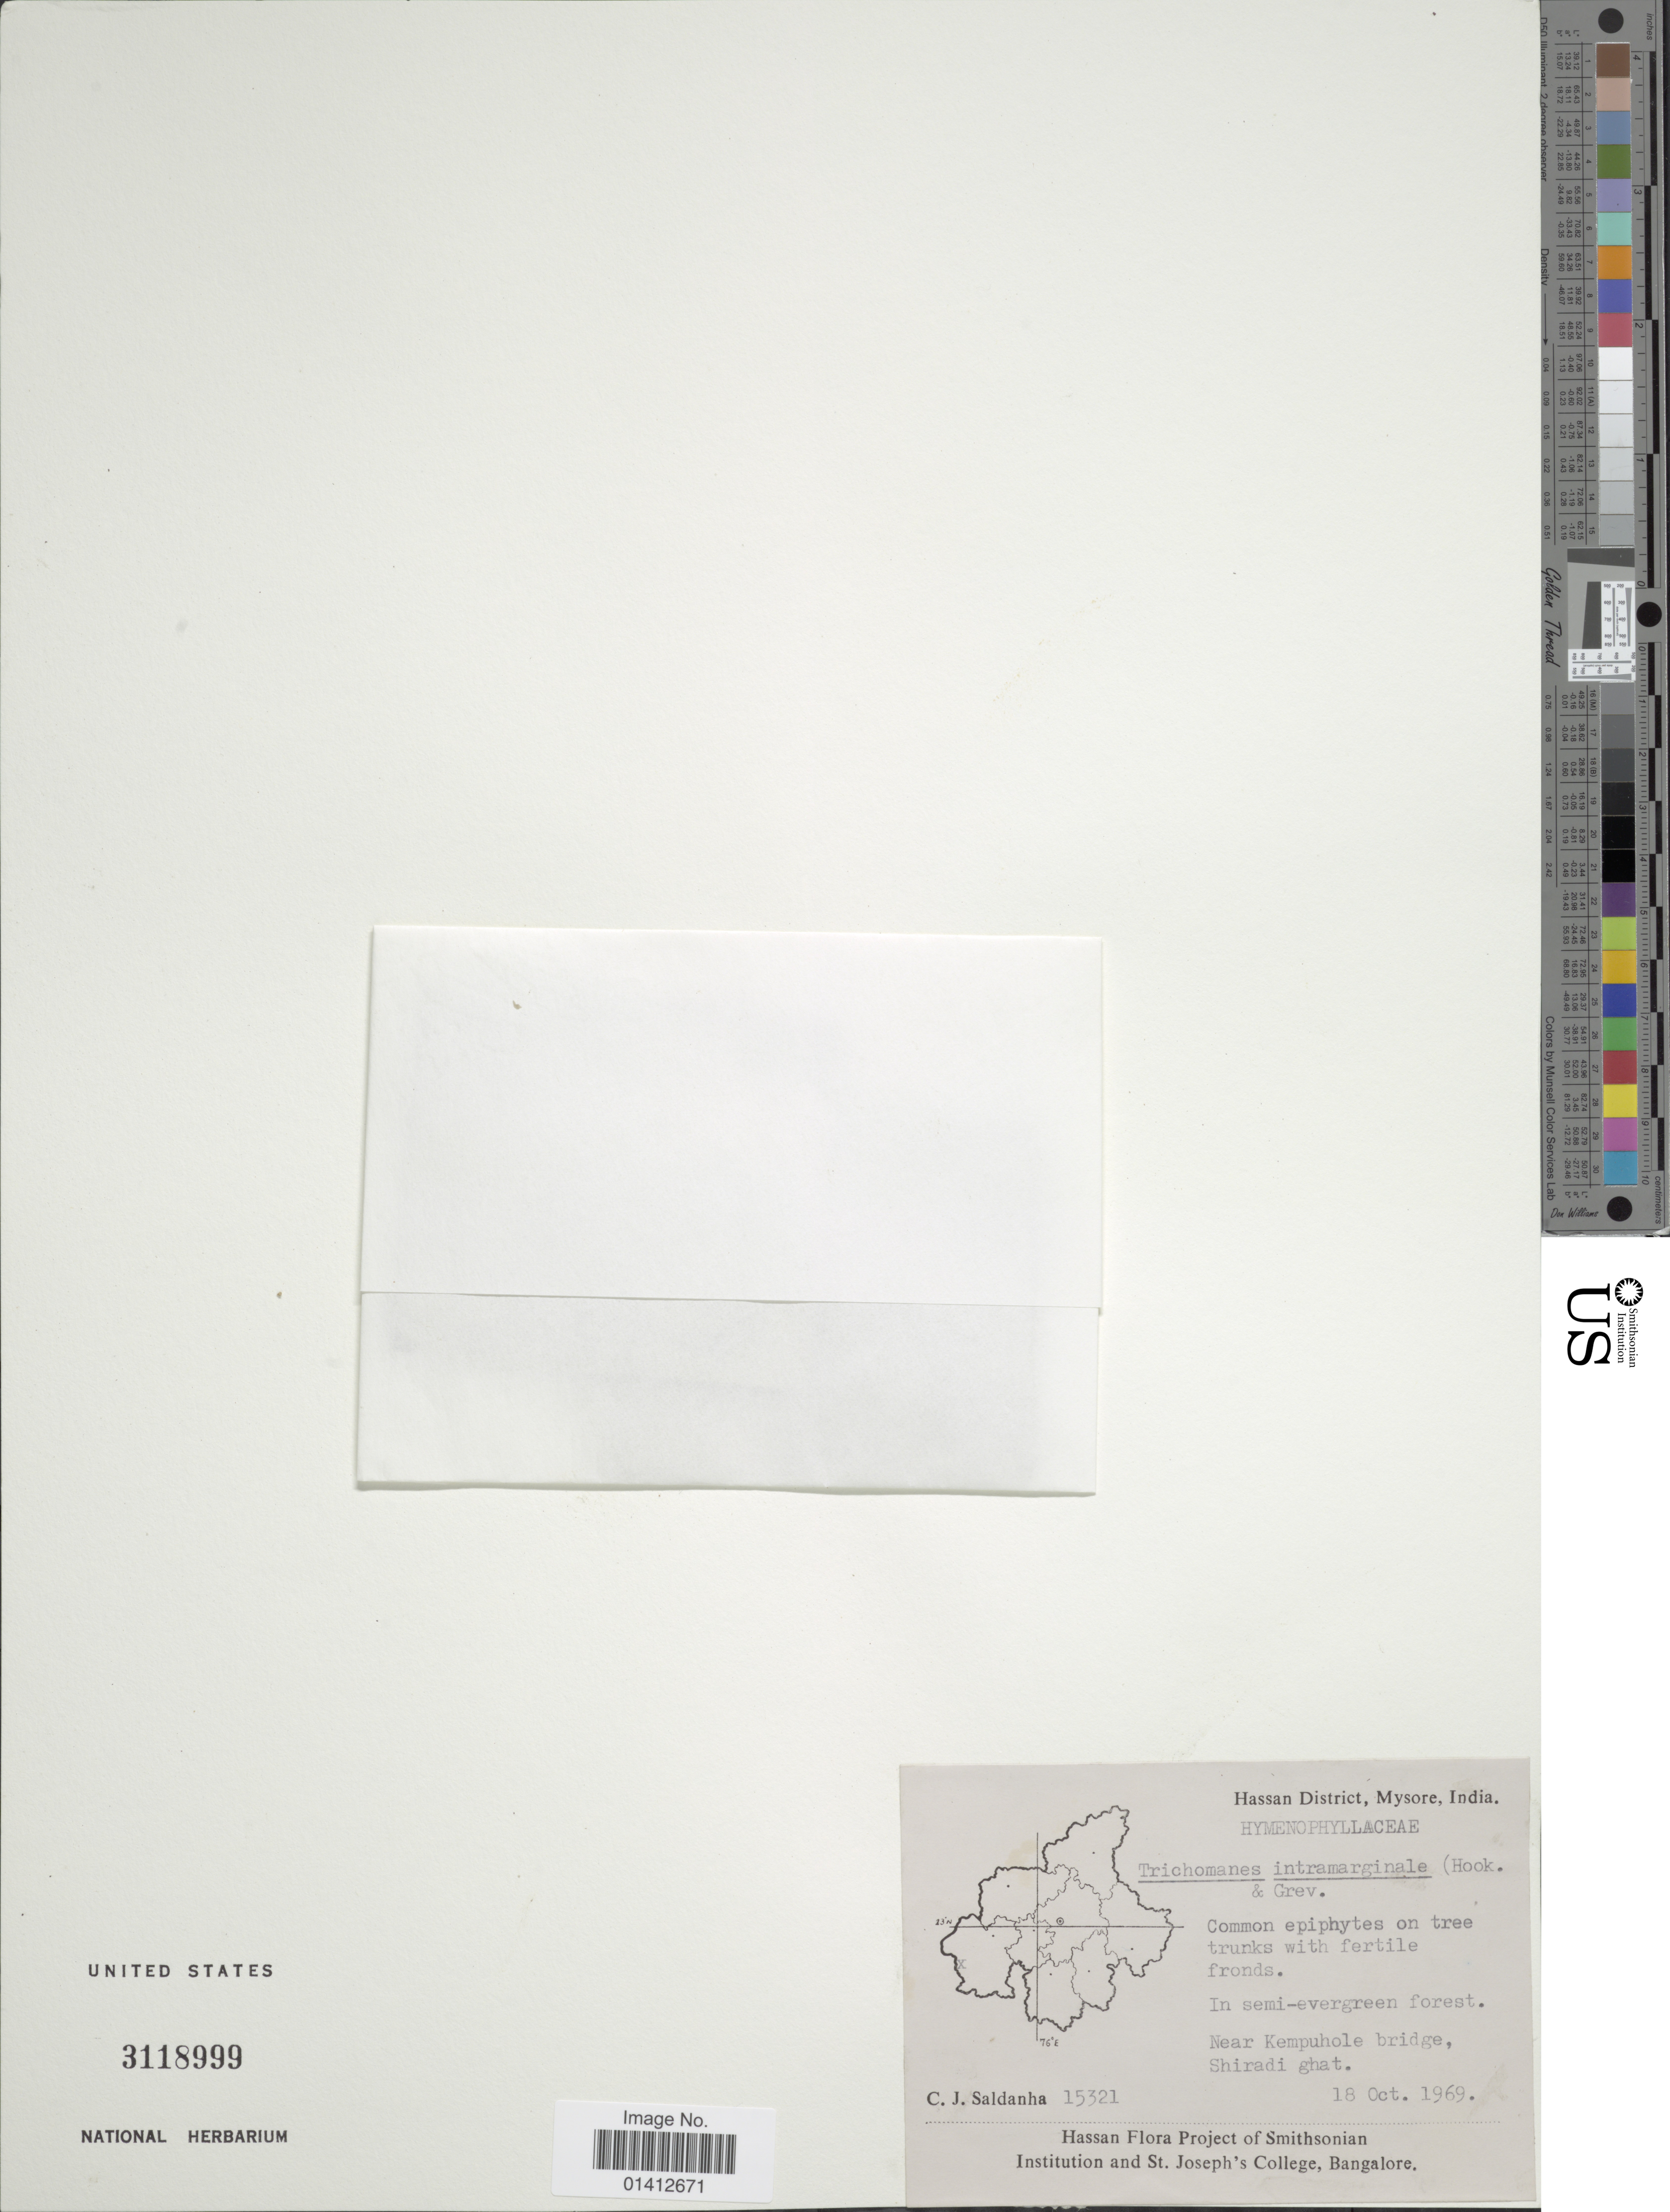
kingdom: Plantae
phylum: Tracheophyta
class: Polypodiopsida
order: Hymenophyllales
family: Hymenophyllaceae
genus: Crepidomanes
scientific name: Crepidomanes intramarginale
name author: (C. Presl) C. Presl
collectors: C. J. Saldanha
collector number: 15321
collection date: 1969-10-18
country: India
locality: Hassan District, Mysore, Near Kempuhole bridge, Shiradi ghat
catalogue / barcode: US 3118999